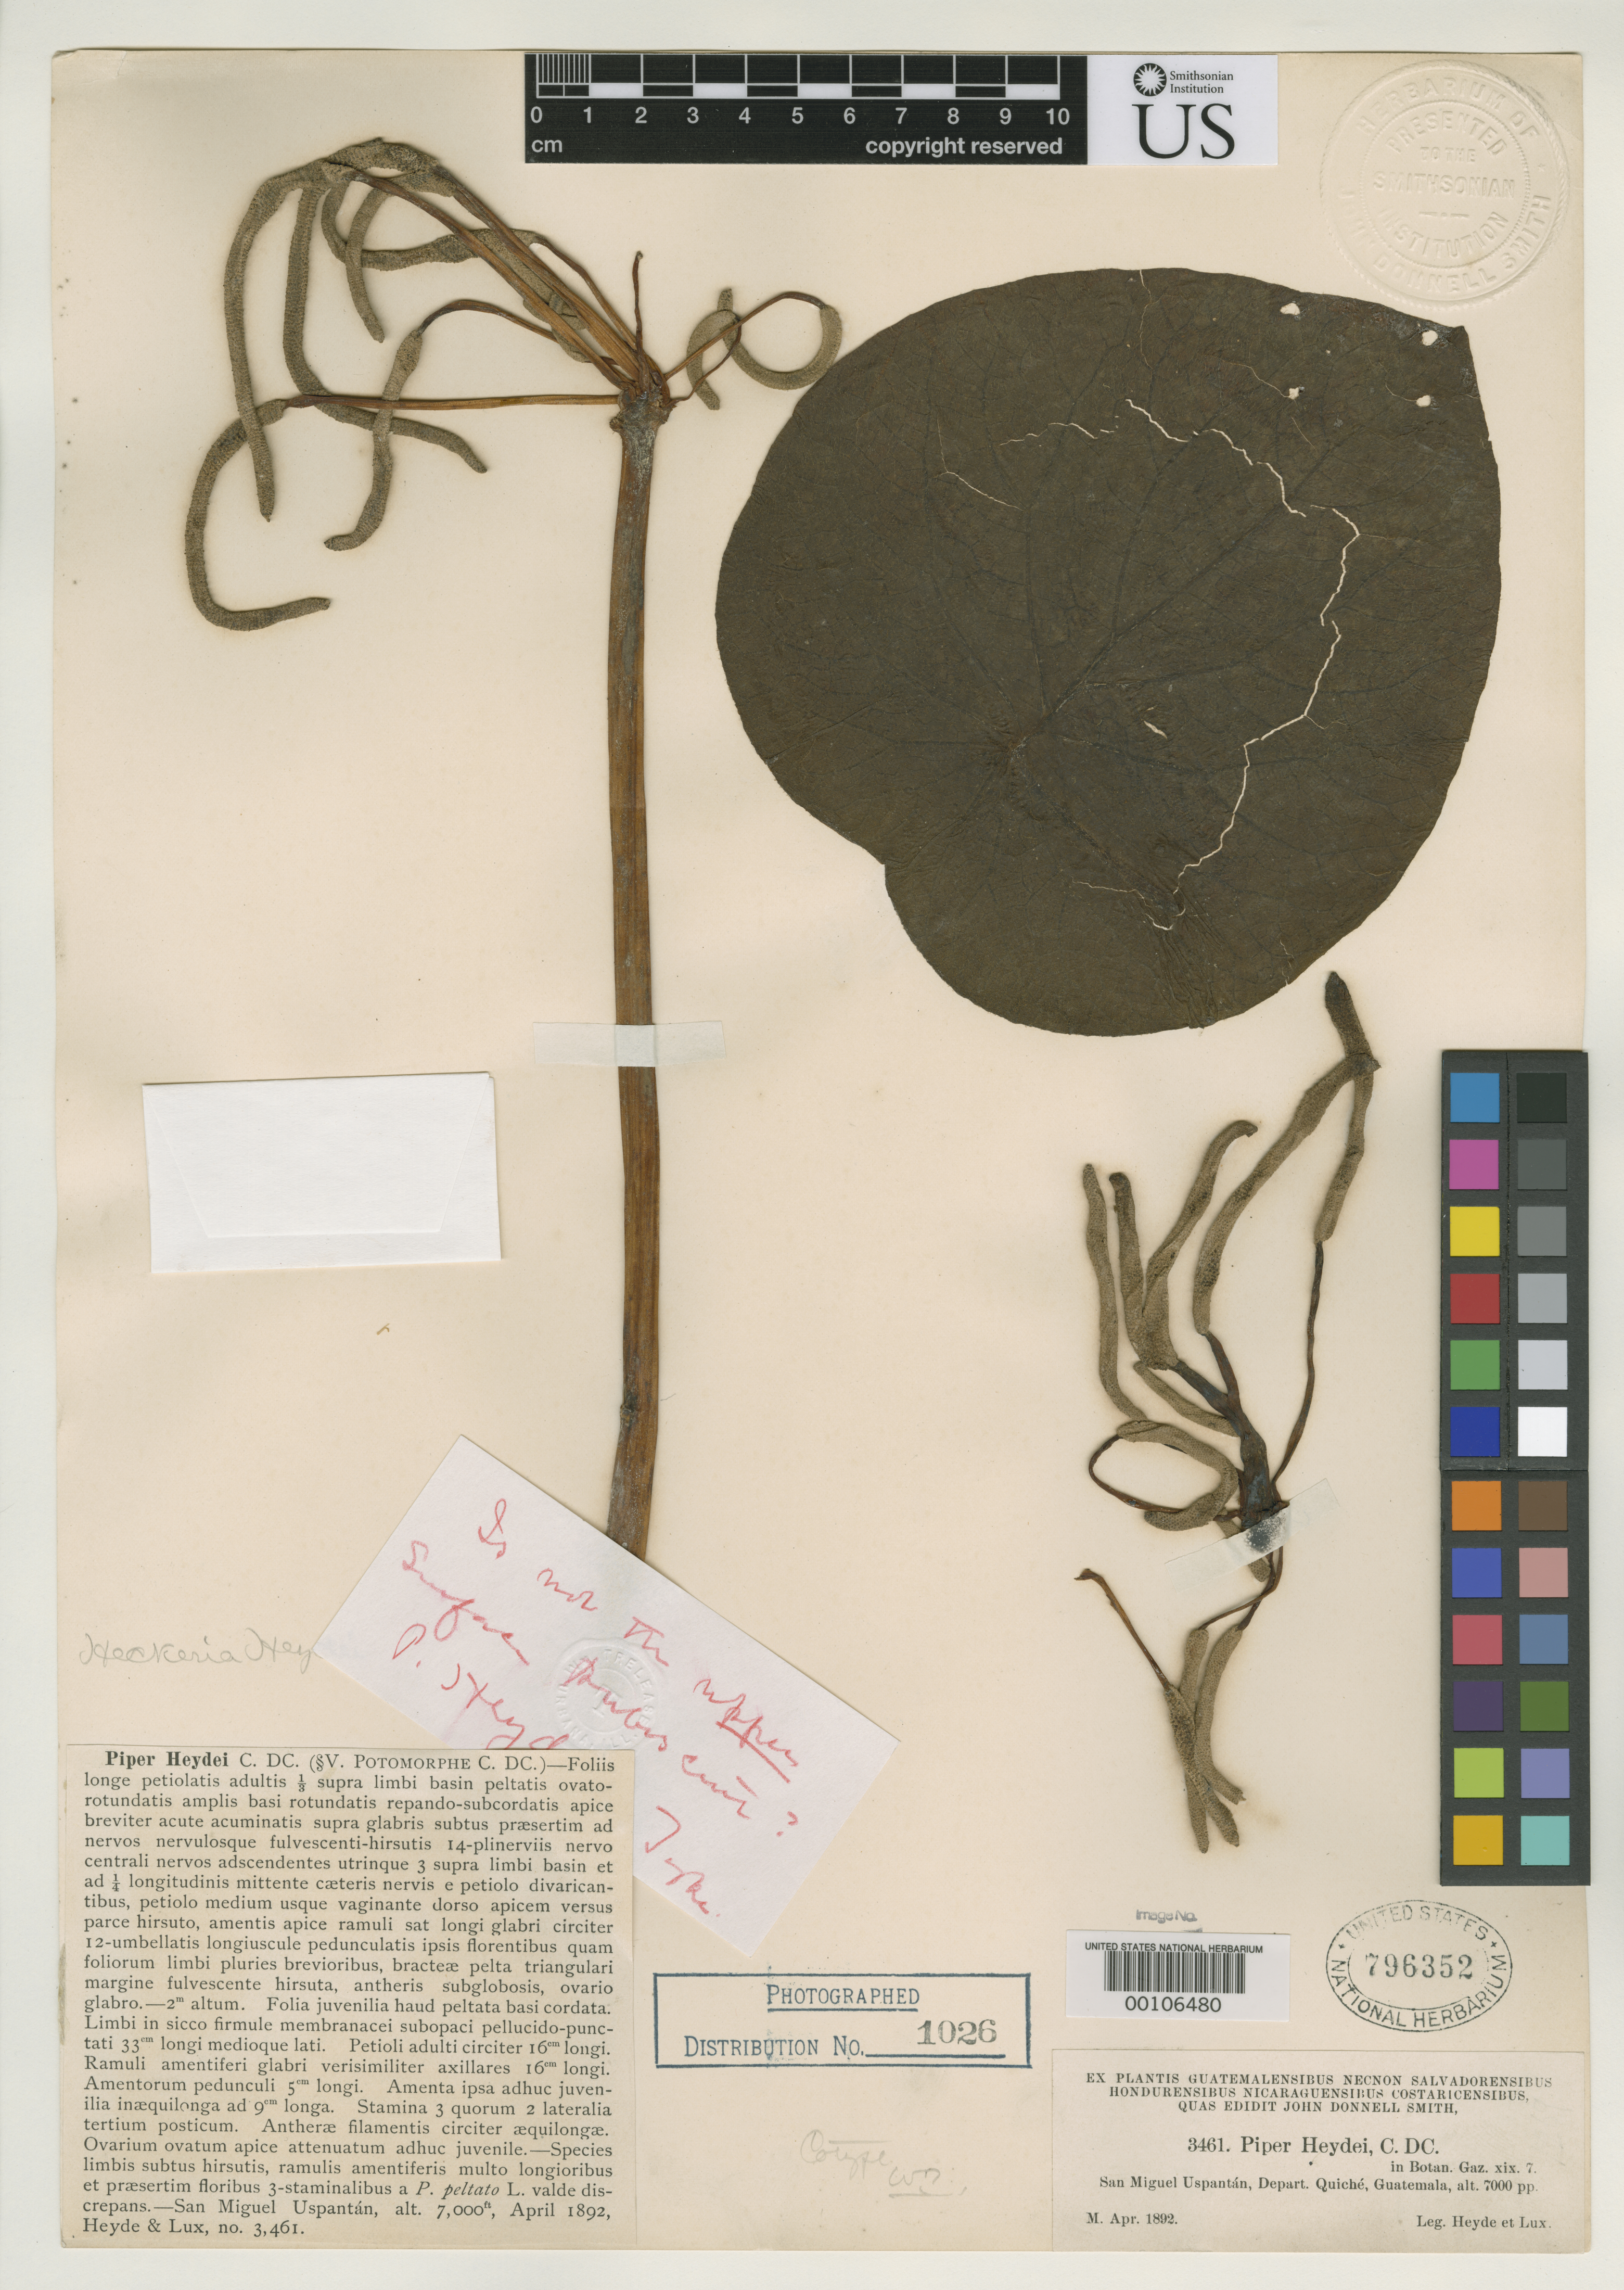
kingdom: Plantae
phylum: Tracheophyta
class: Magnoliopsida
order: Piperales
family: Piperaceae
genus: Piper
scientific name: Piper heydei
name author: C. DC.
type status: Isotype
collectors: E. T. Heyde & E. Lux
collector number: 3461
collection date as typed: Apr 1892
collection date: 1892-04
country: Guatemala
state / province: El Quiché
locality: San Miguel Uspantán.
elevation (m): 2134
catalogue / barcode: US 796352